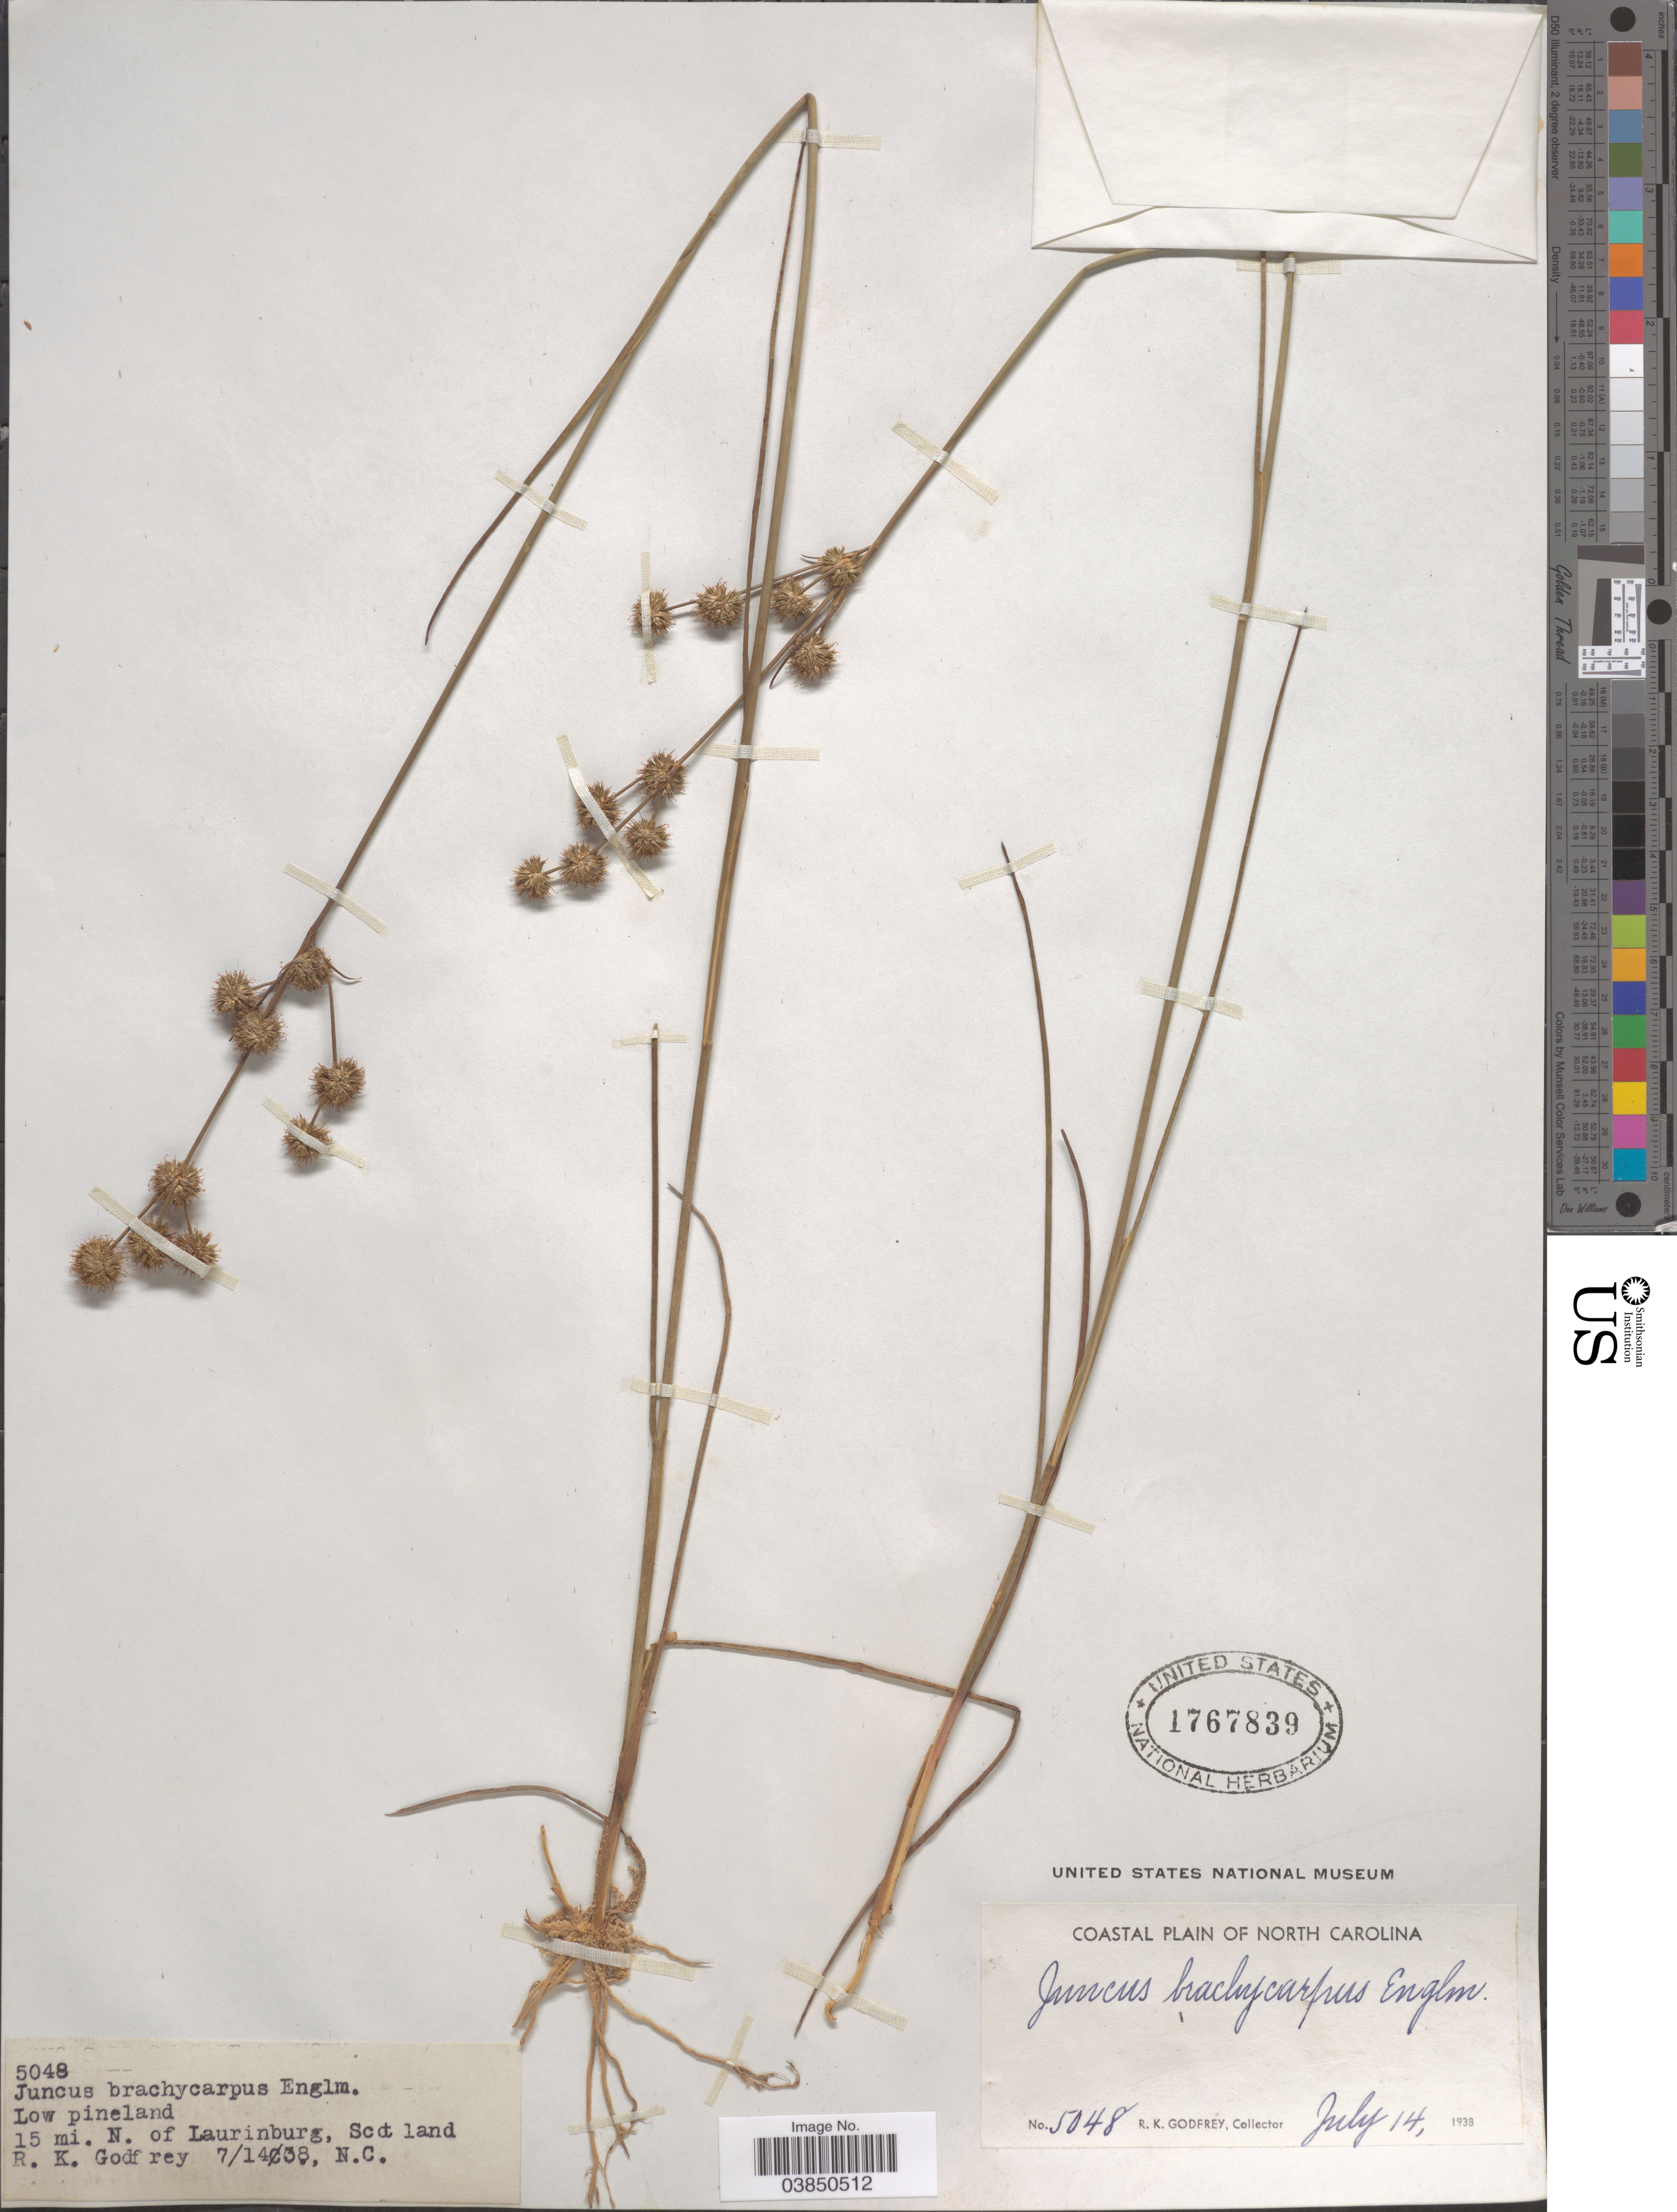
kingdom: Plantae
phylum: Tracheophyta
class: Liliopsida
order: Poales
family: Juncaceae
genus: Juncus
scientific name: Juncus brachycarpus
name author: Engelm.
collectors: R. K. Godfrey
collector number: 5048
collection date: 1938-07-14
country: United States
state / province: North Carolina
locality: Coastal Plain. 15 mi. N. of Laurinburg, Scotland.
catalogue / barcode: US 1767839